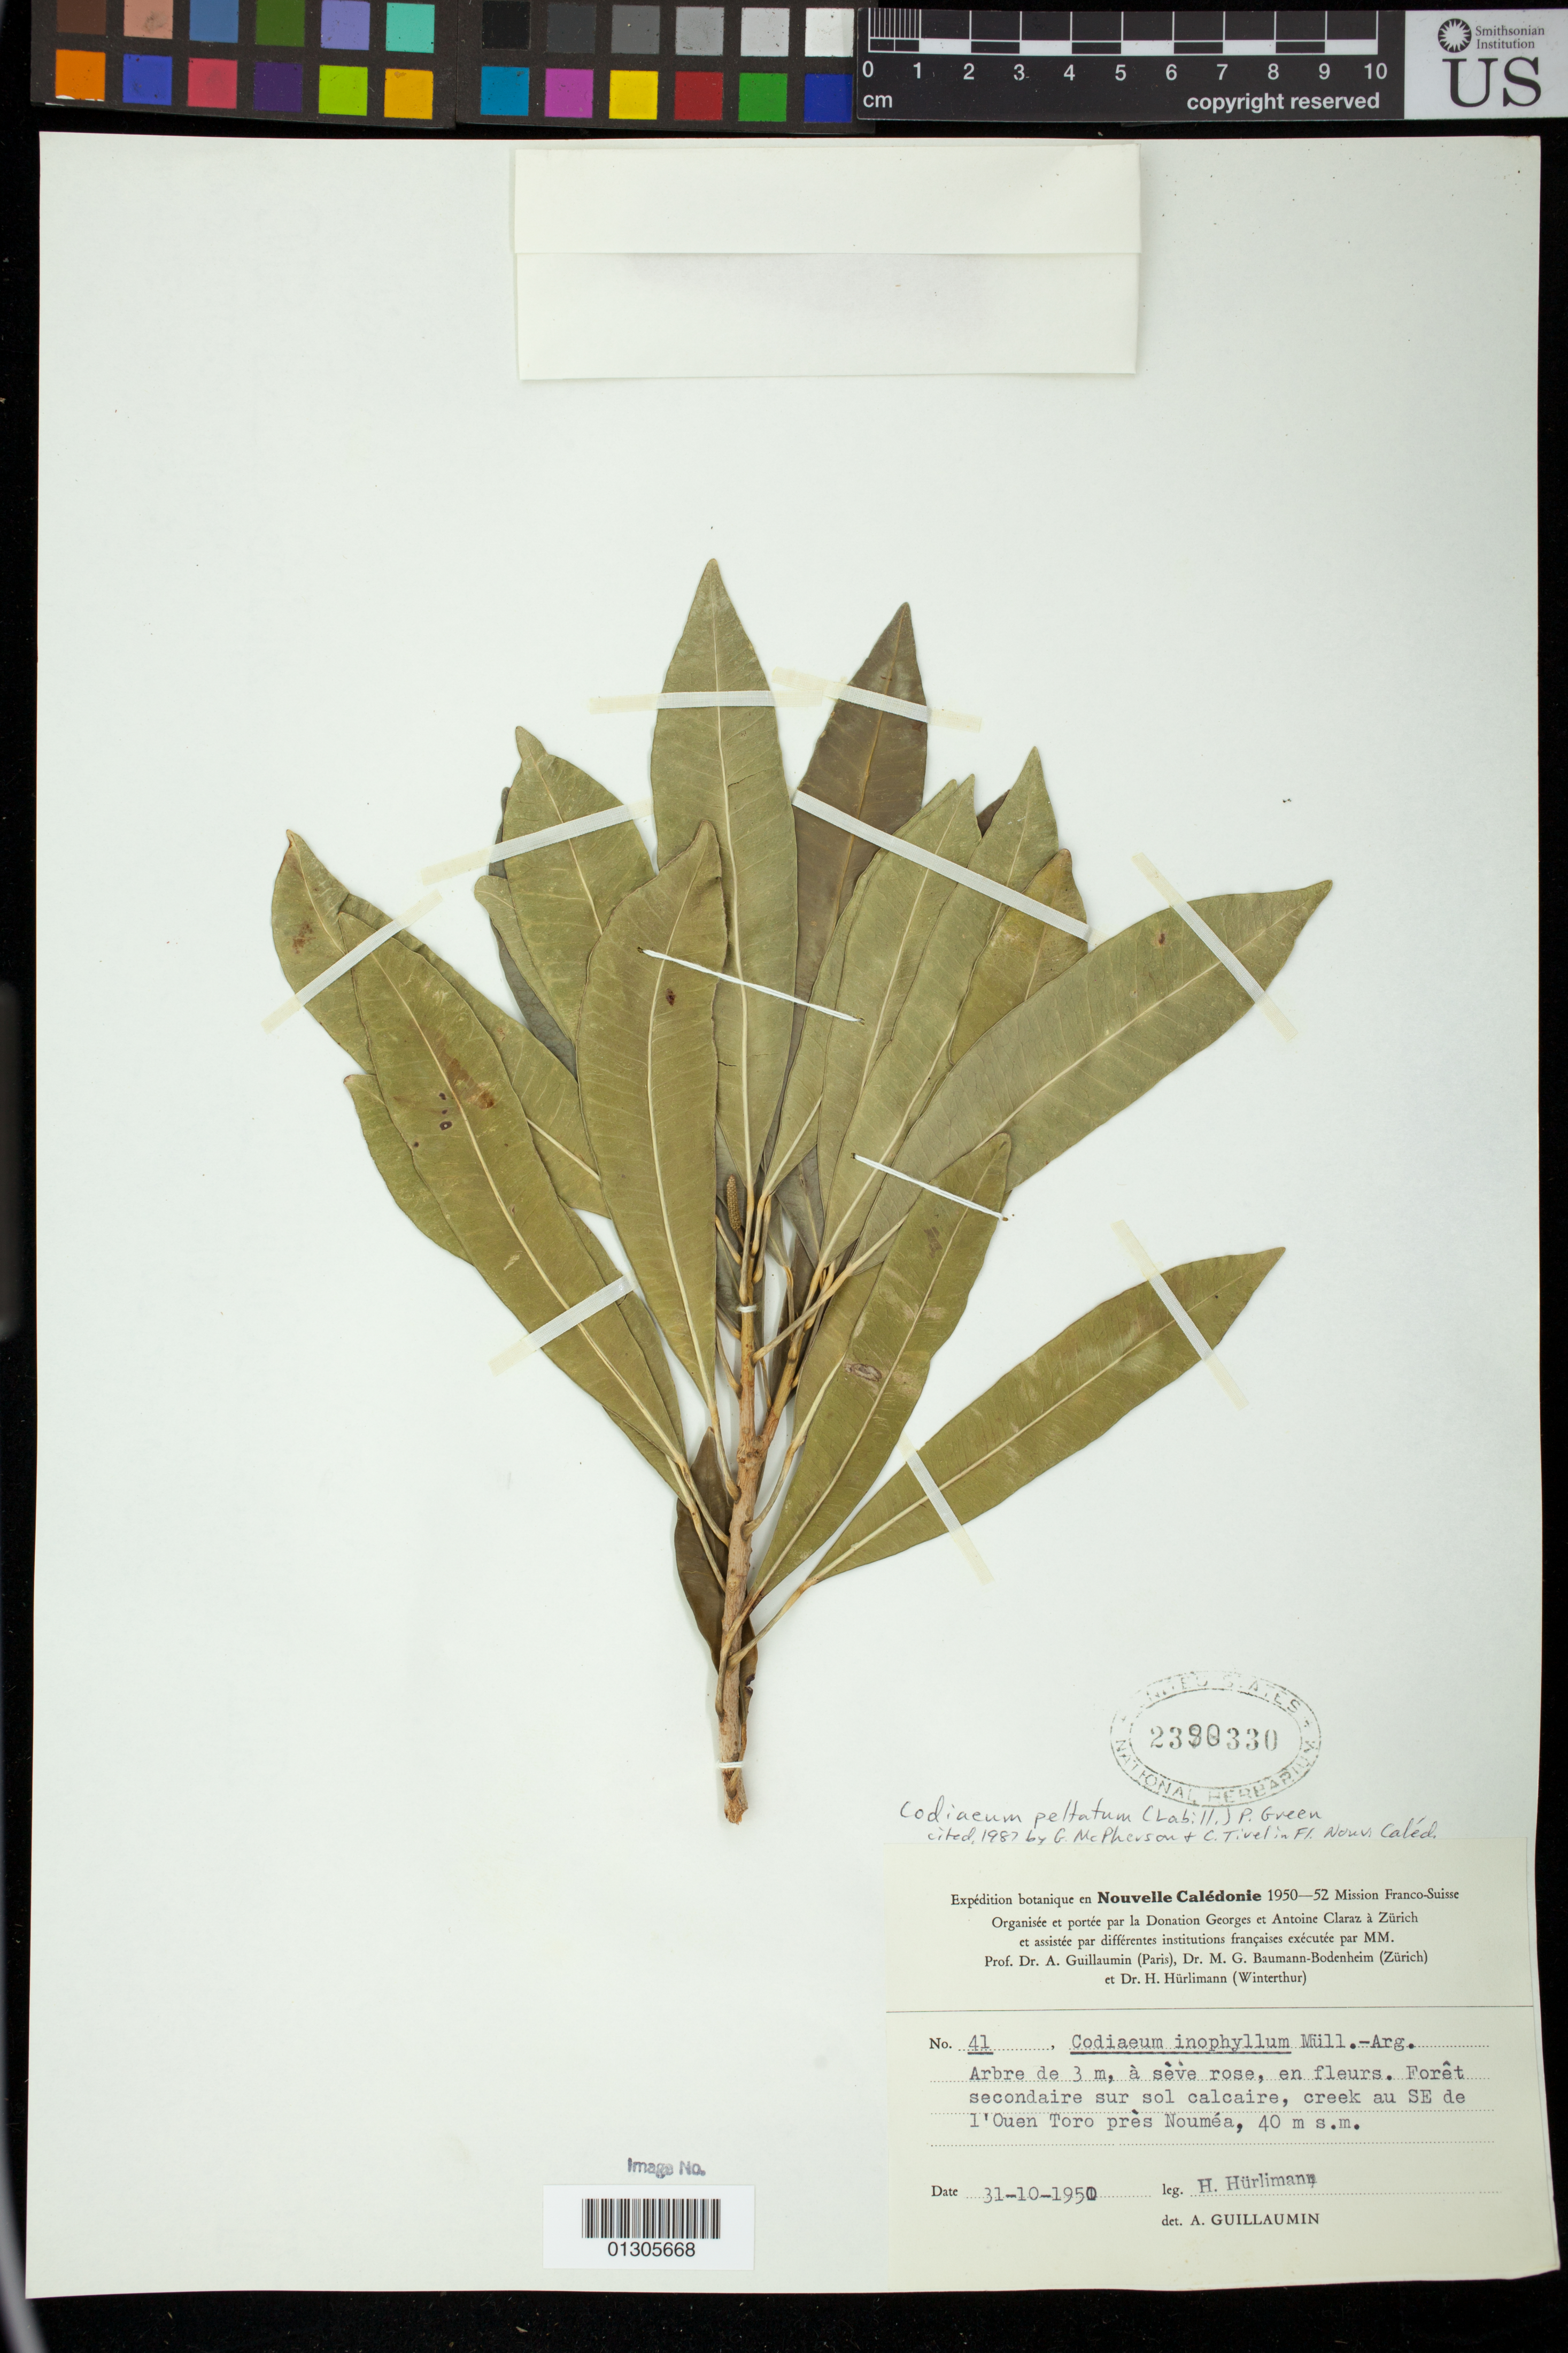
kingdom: Plantae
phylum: Tracheophyta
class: Magnoliopsida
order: Malpighiales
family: Euphorbiaceae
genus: Codiaeum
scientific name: Codiaeum peltatum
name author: P.S. Green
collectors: H. Hurlimann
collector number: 41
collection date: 1950-10-31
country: New Caledonia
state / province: South Province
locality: creek au SE de l'Ouen Toro près Nouméa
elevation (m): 40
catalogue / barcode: US 2390330